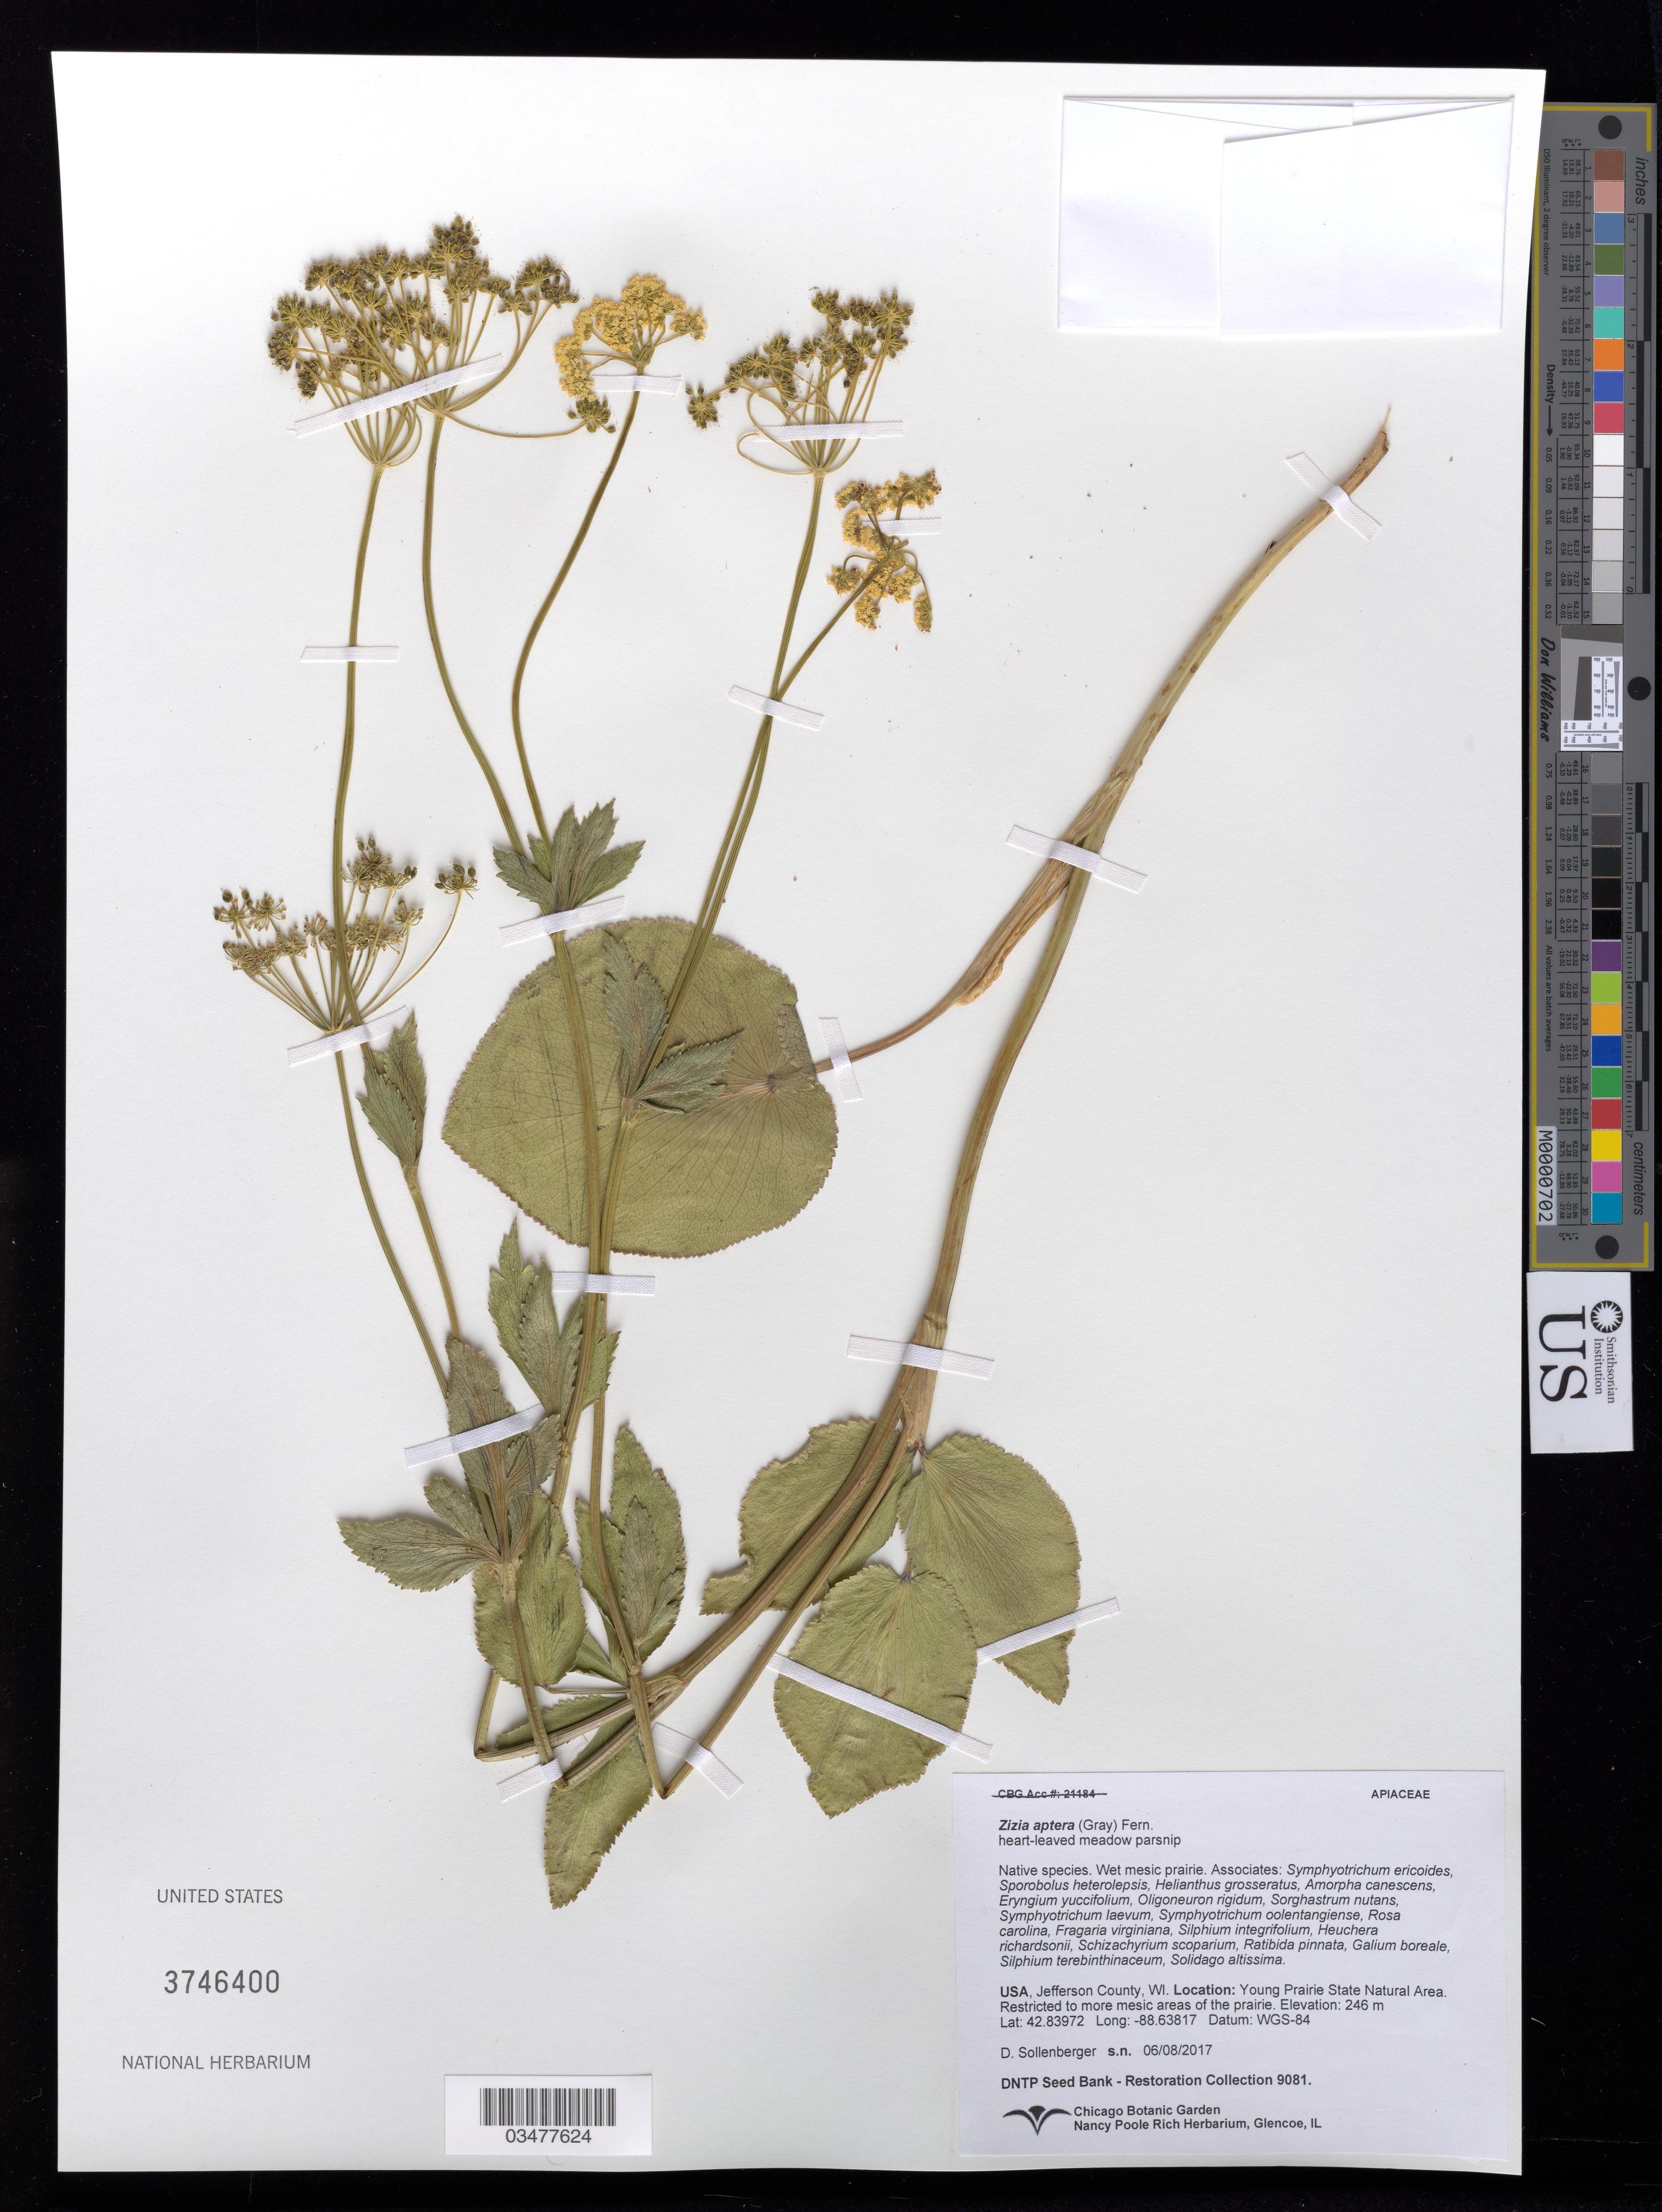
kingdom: Plantae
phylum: Tracheophyta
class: Magnoliopsida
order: Apiales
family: Apiaceae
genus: Zizia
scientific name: Zizia aptera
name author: (A. Gray) Fernald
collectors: D. Sollenberger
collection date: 2017-06-08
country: United States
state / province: Wisconsin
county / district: Jefferson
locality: Young Prairie State Natural Area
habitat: Wet mesic prairie. With Rosa carolina, Galium boreale, Solidago altissima, etc.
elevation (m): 246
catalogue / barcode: US 3746400